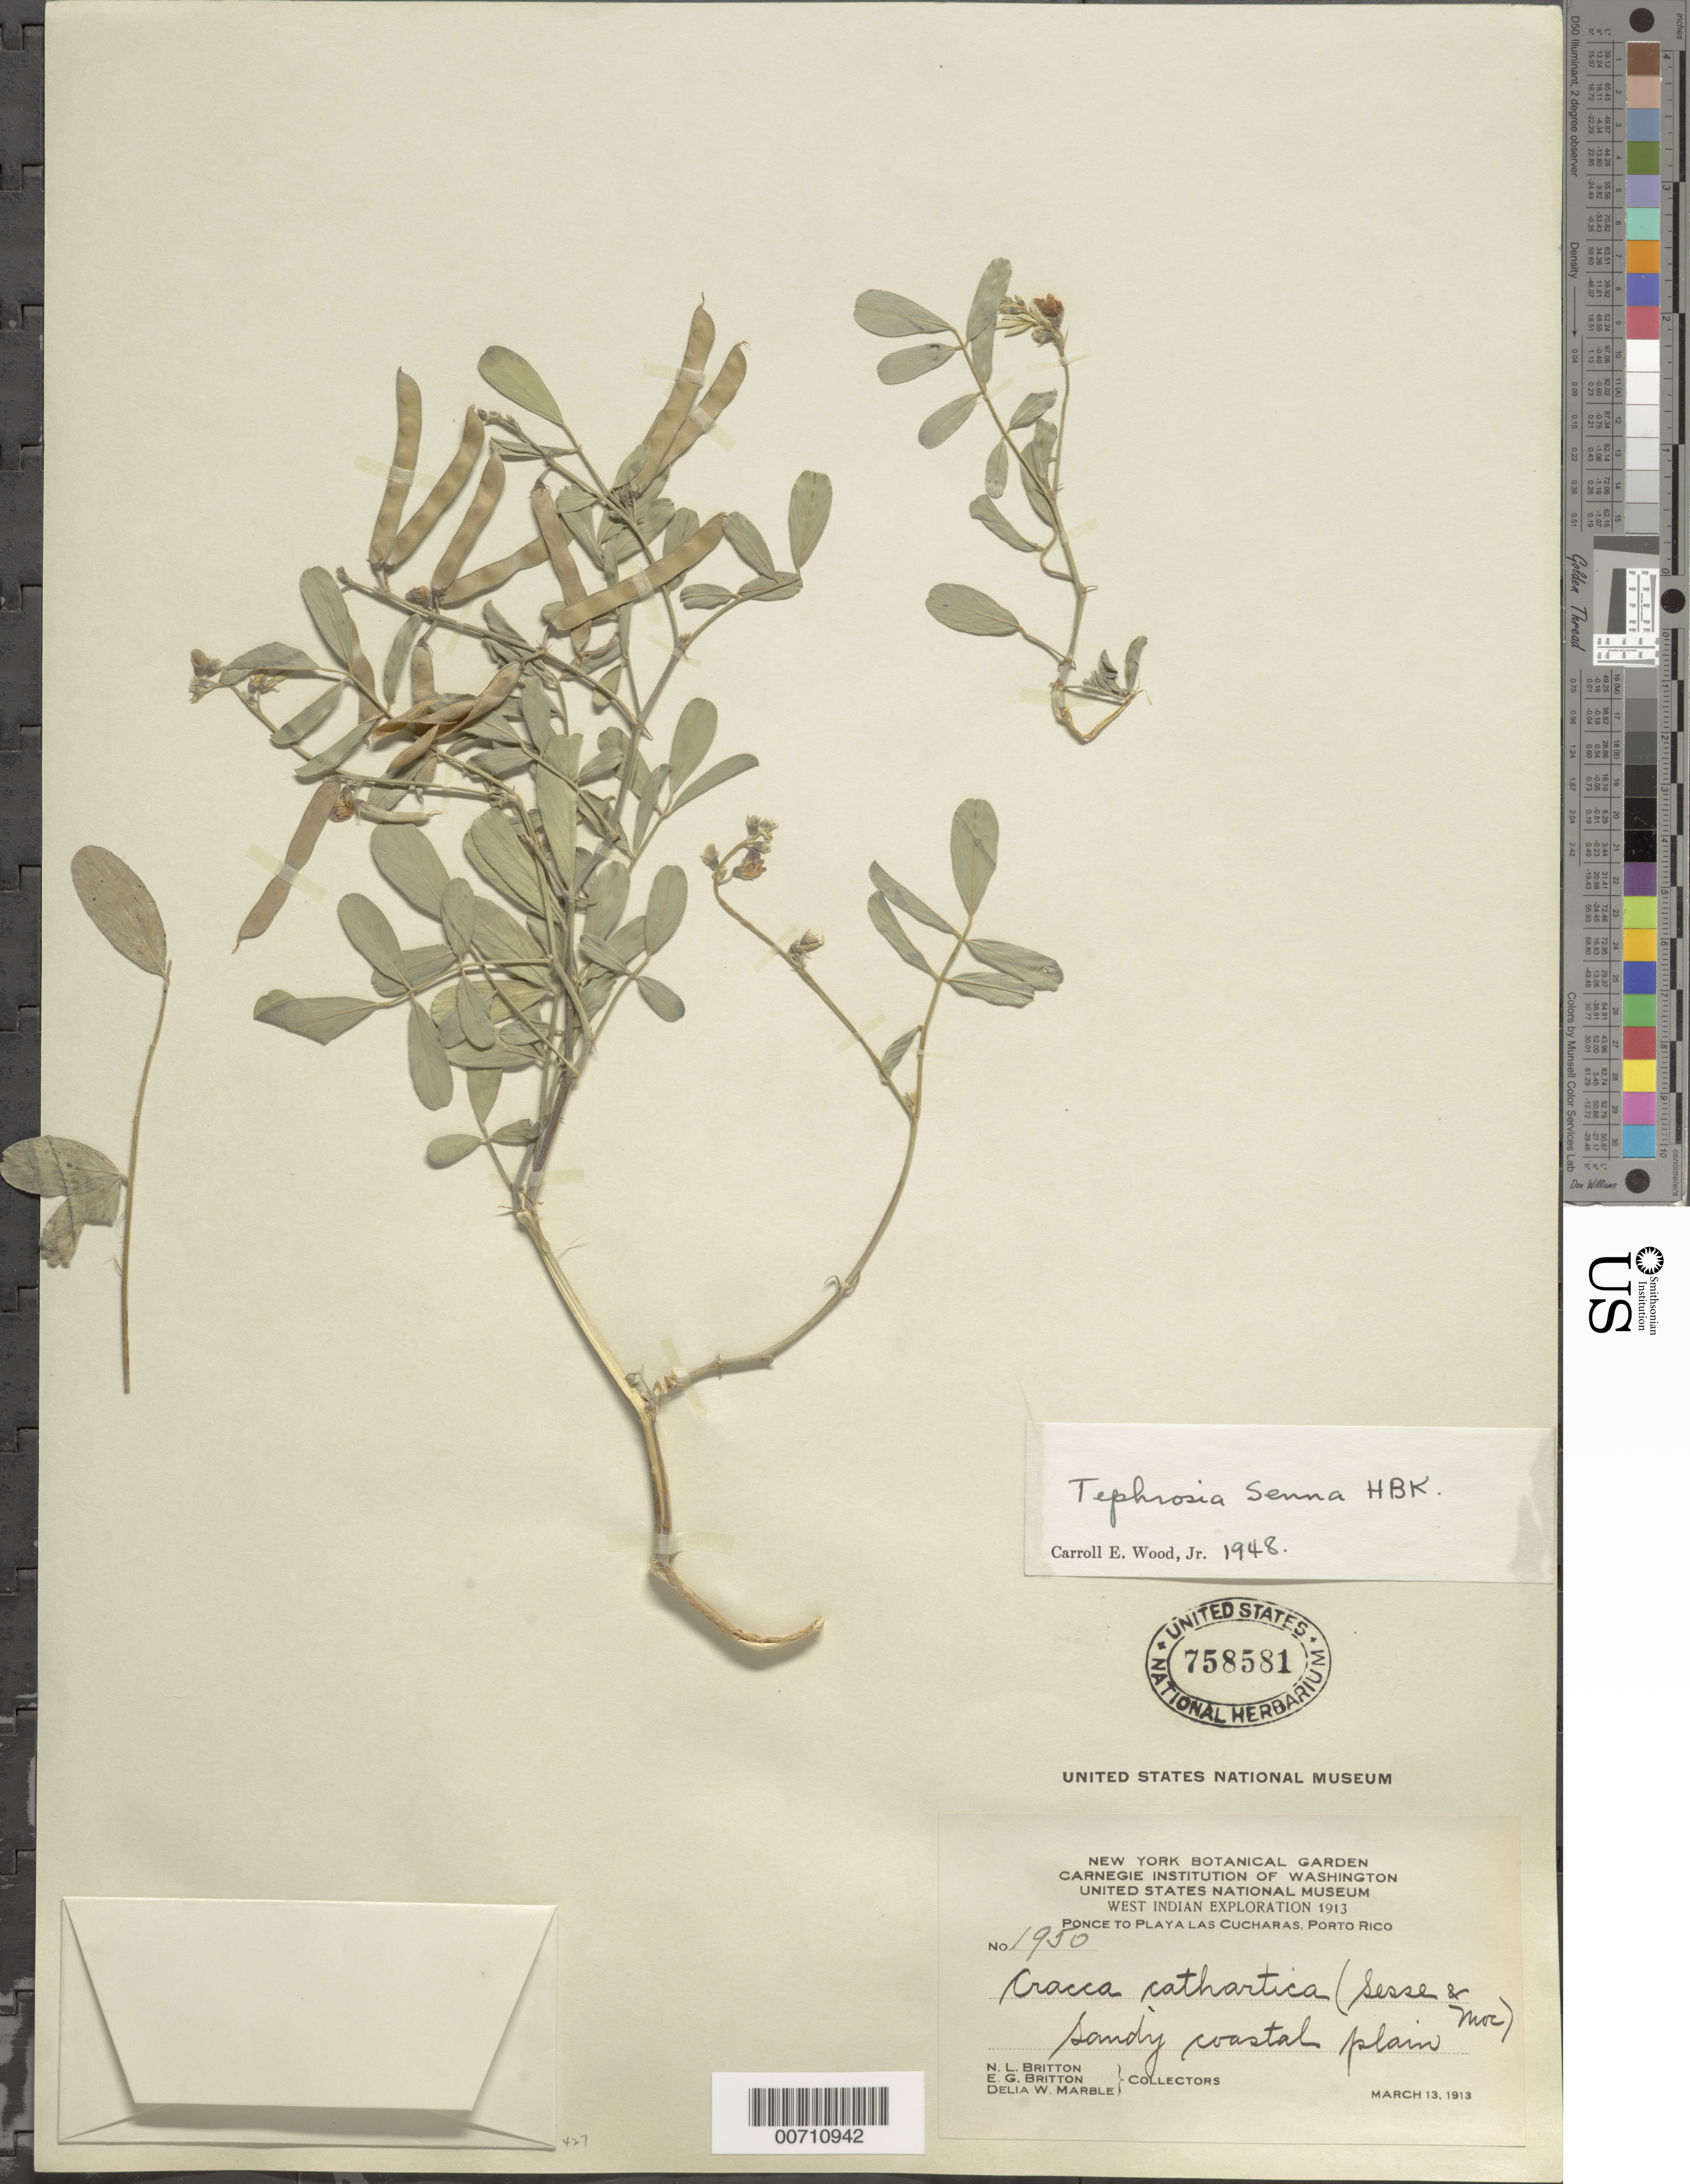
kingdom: Plantae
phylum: Tracheophyta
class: Magnoliopsida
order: Fabales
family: Fabaceae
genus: Tephrosia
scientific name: Tephrosia senna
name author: Kunth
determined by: Wood, C. E., Jr.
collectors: N. Britton, E. G. Britton & D. W. Marble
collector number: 1950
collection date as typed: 13 Mar 1913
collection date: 1913-03-13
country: Puerto Rico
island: Greater Antilles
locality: Ponce to Playa Las Cucharas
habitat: Sandy coastal plain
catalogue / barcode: US 758581